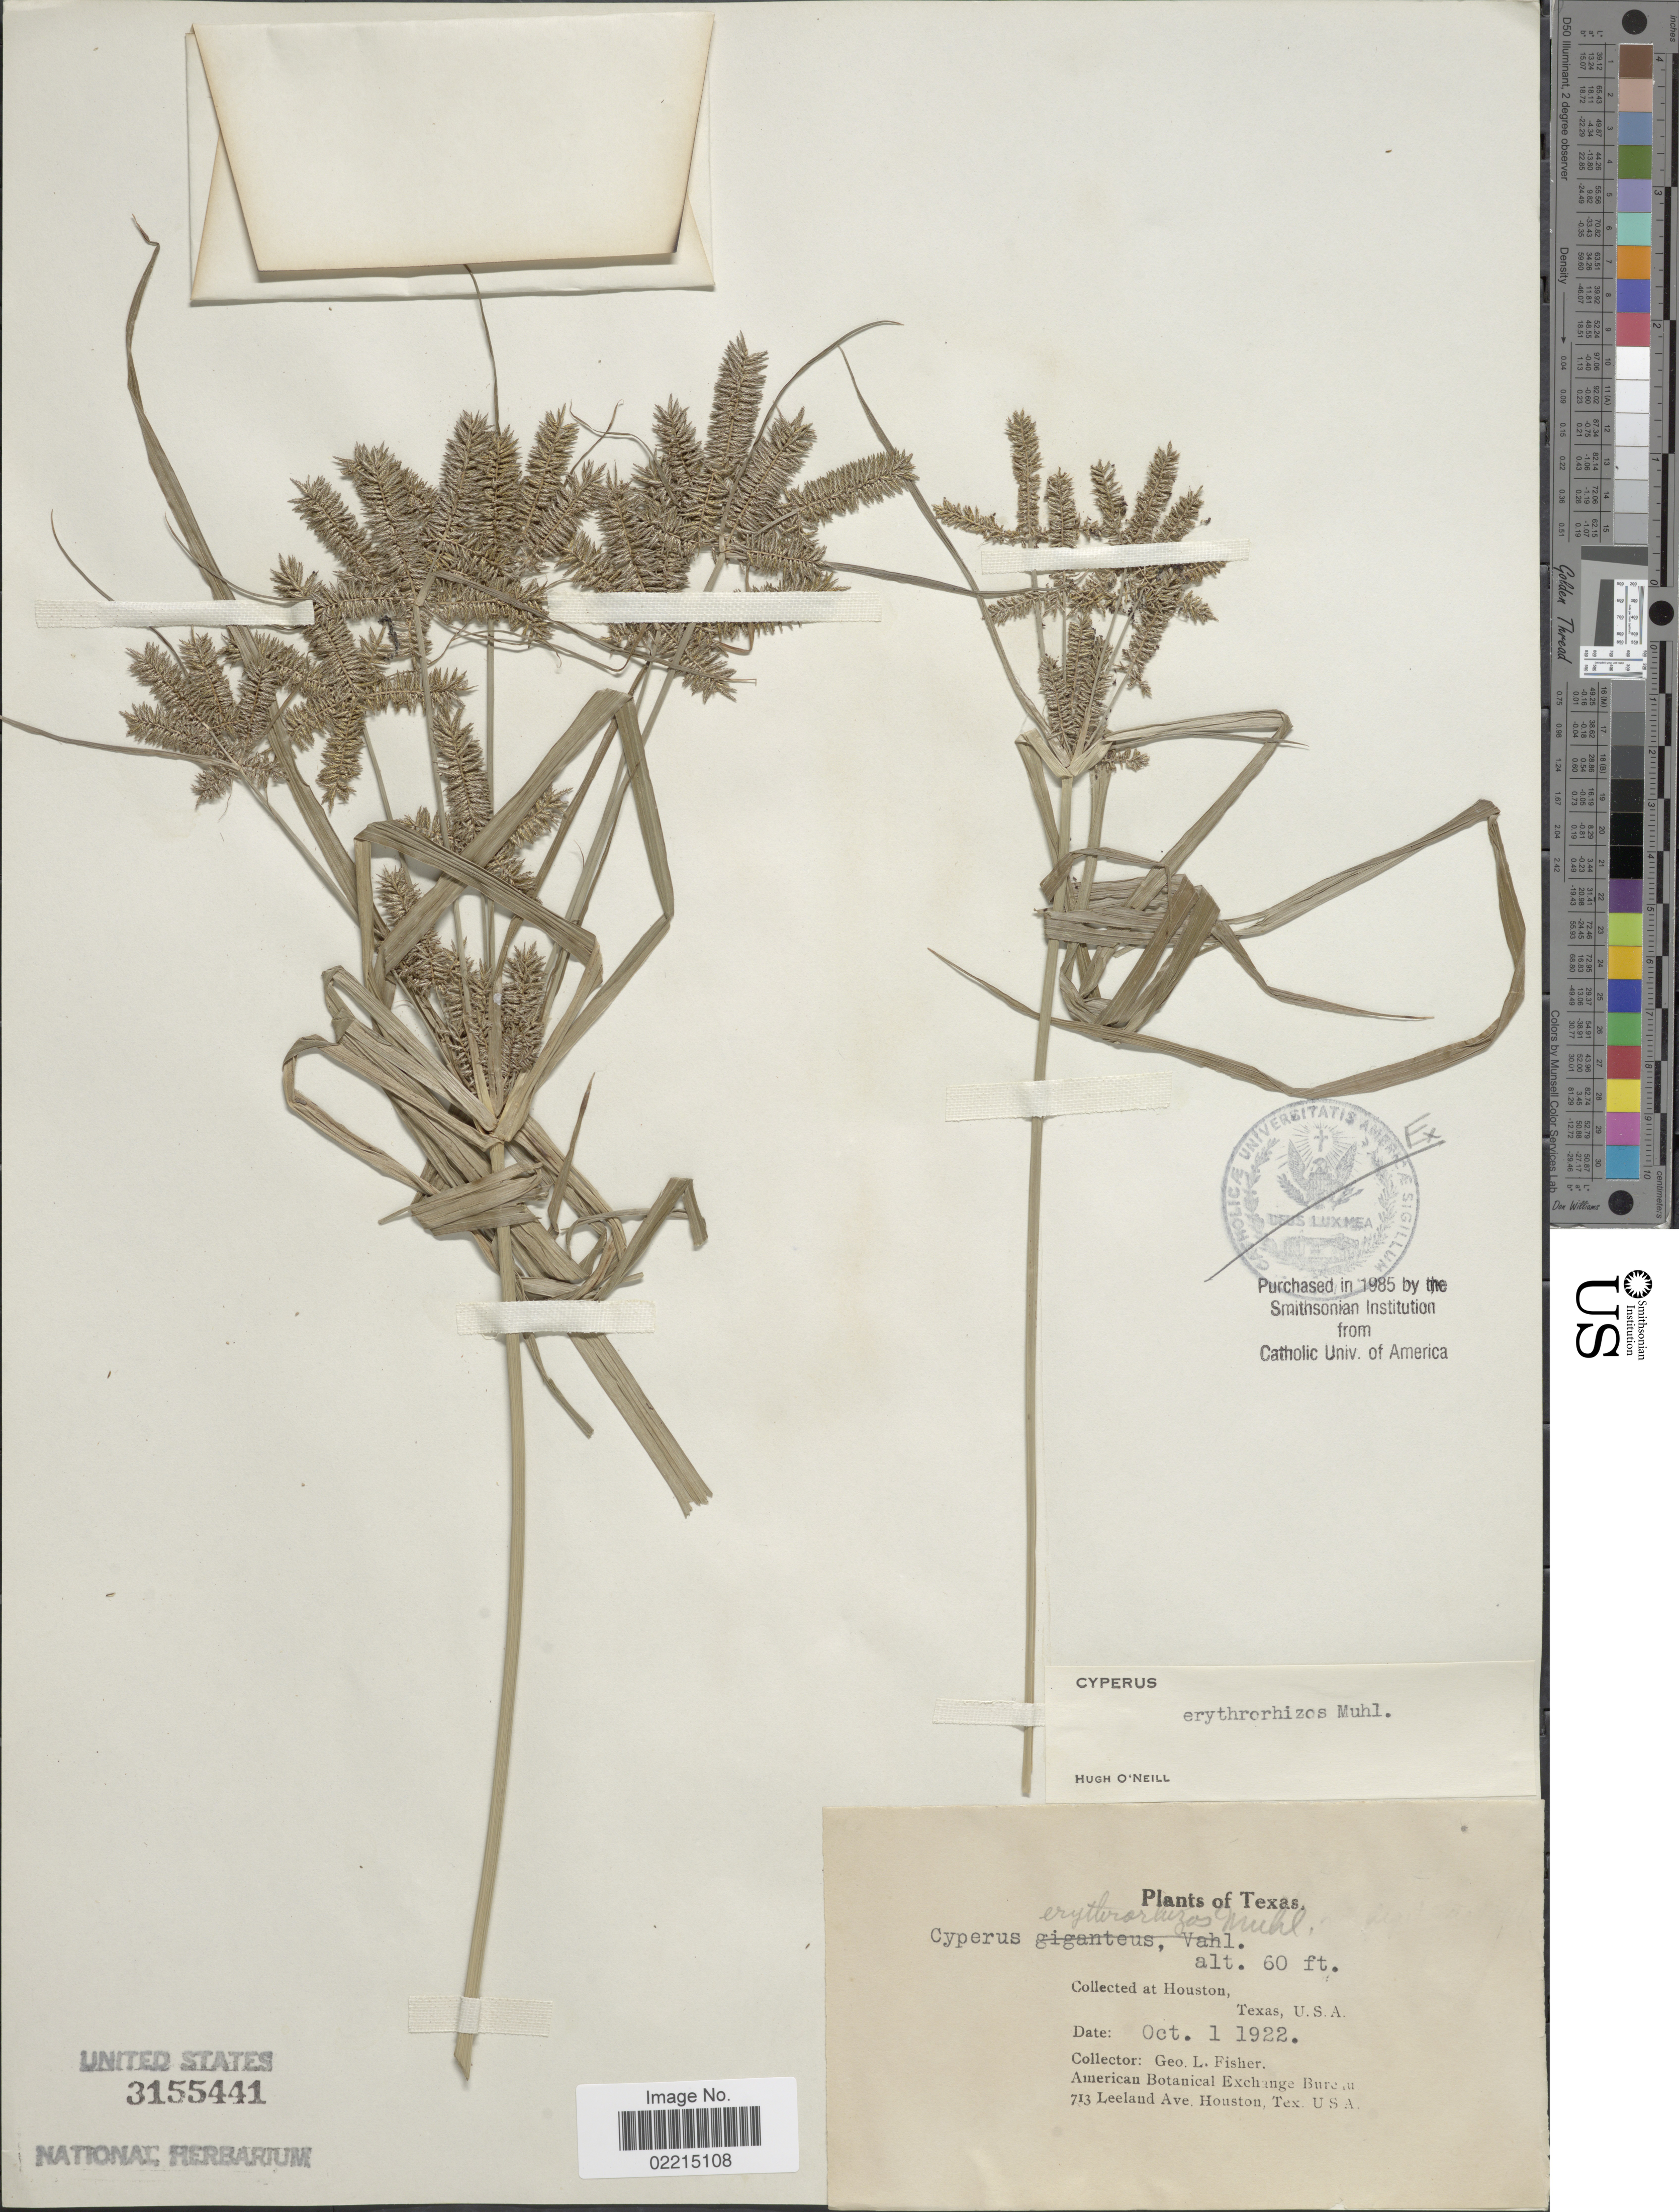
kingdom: Plantae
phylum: Tracheophyta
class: Liliopsida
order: Poales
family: Cyperaceae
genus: Cyperus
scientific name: Cyperus erythrorhizos Muhl.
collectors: G. L. Fisher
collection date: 1922-10-01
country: United States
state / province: Texas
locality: Houston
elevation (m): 18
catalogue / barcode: US 3155441